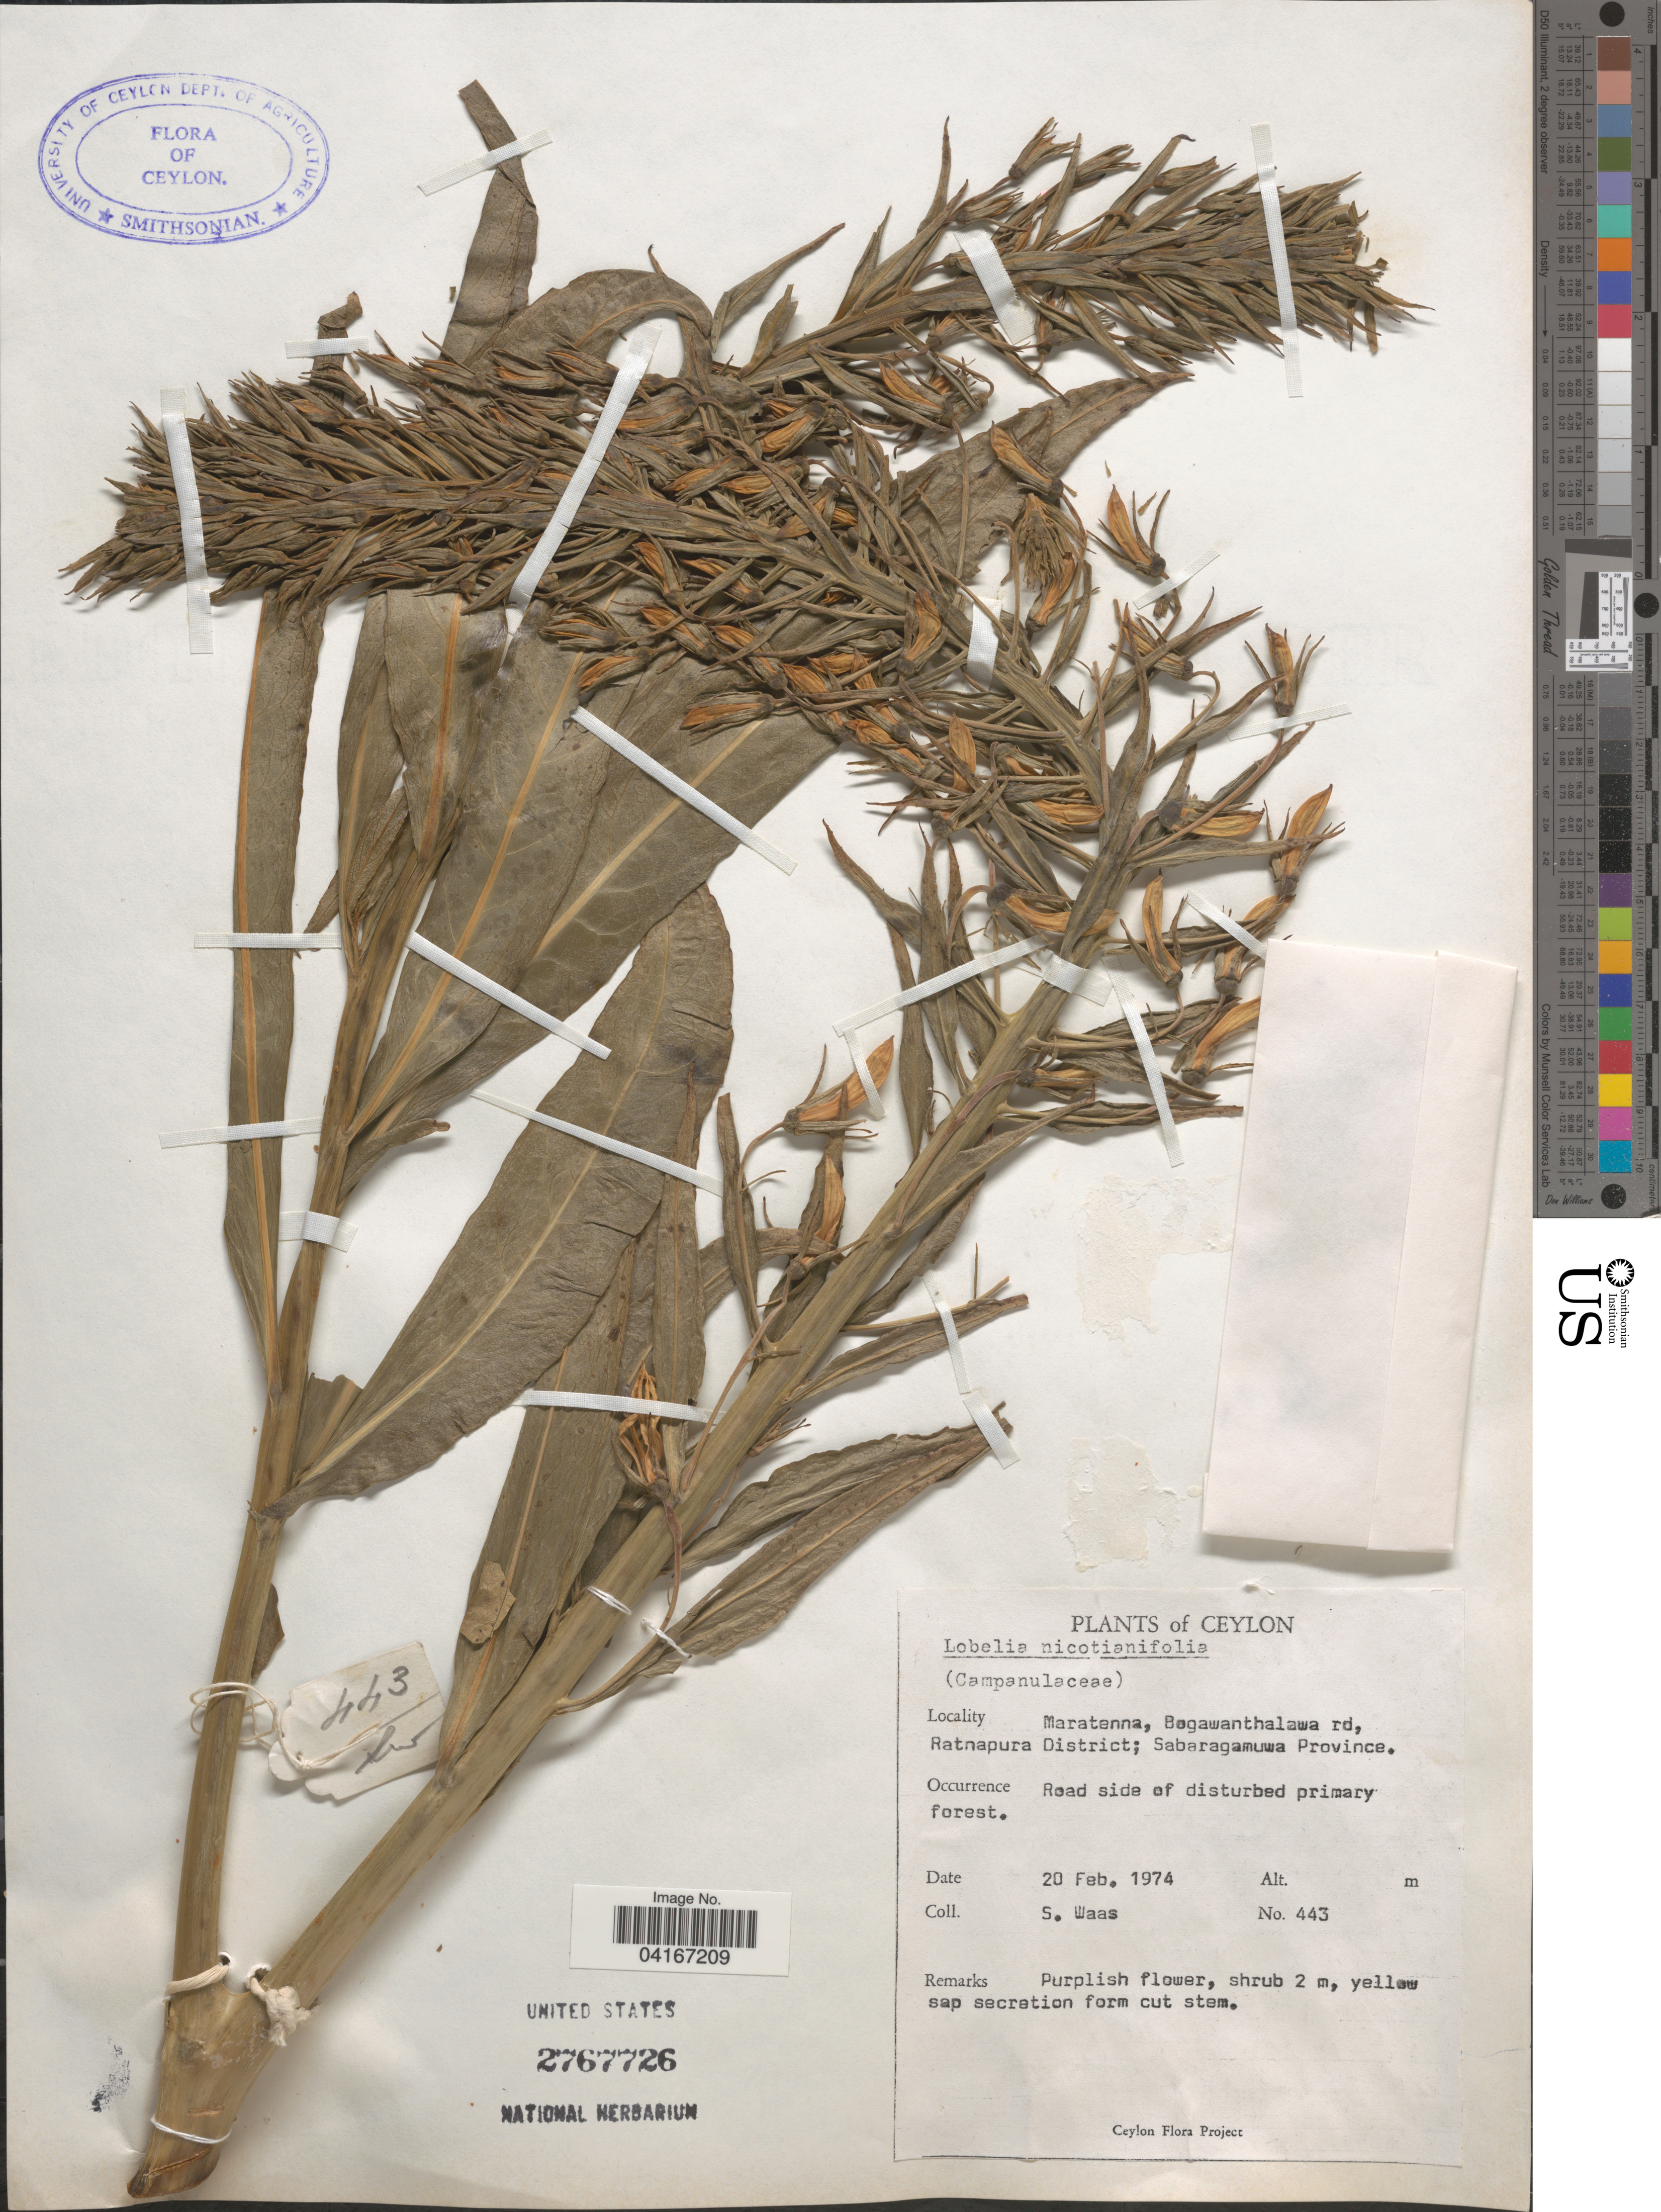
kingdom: Plantae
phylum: Tracheophyta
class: Magnoliopsida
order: Asterales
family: Campanulaceae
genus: Lobelia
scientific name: Lobelia nicotianifolia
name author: Roth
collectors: S. Waas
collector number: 443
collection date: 1974-02-20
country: Sri Lanka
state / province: Sabaragamuwa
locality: Ceylon. Maratanna, Bogawanthalawa rd, Ratnapura District.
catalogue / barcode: US 2767726